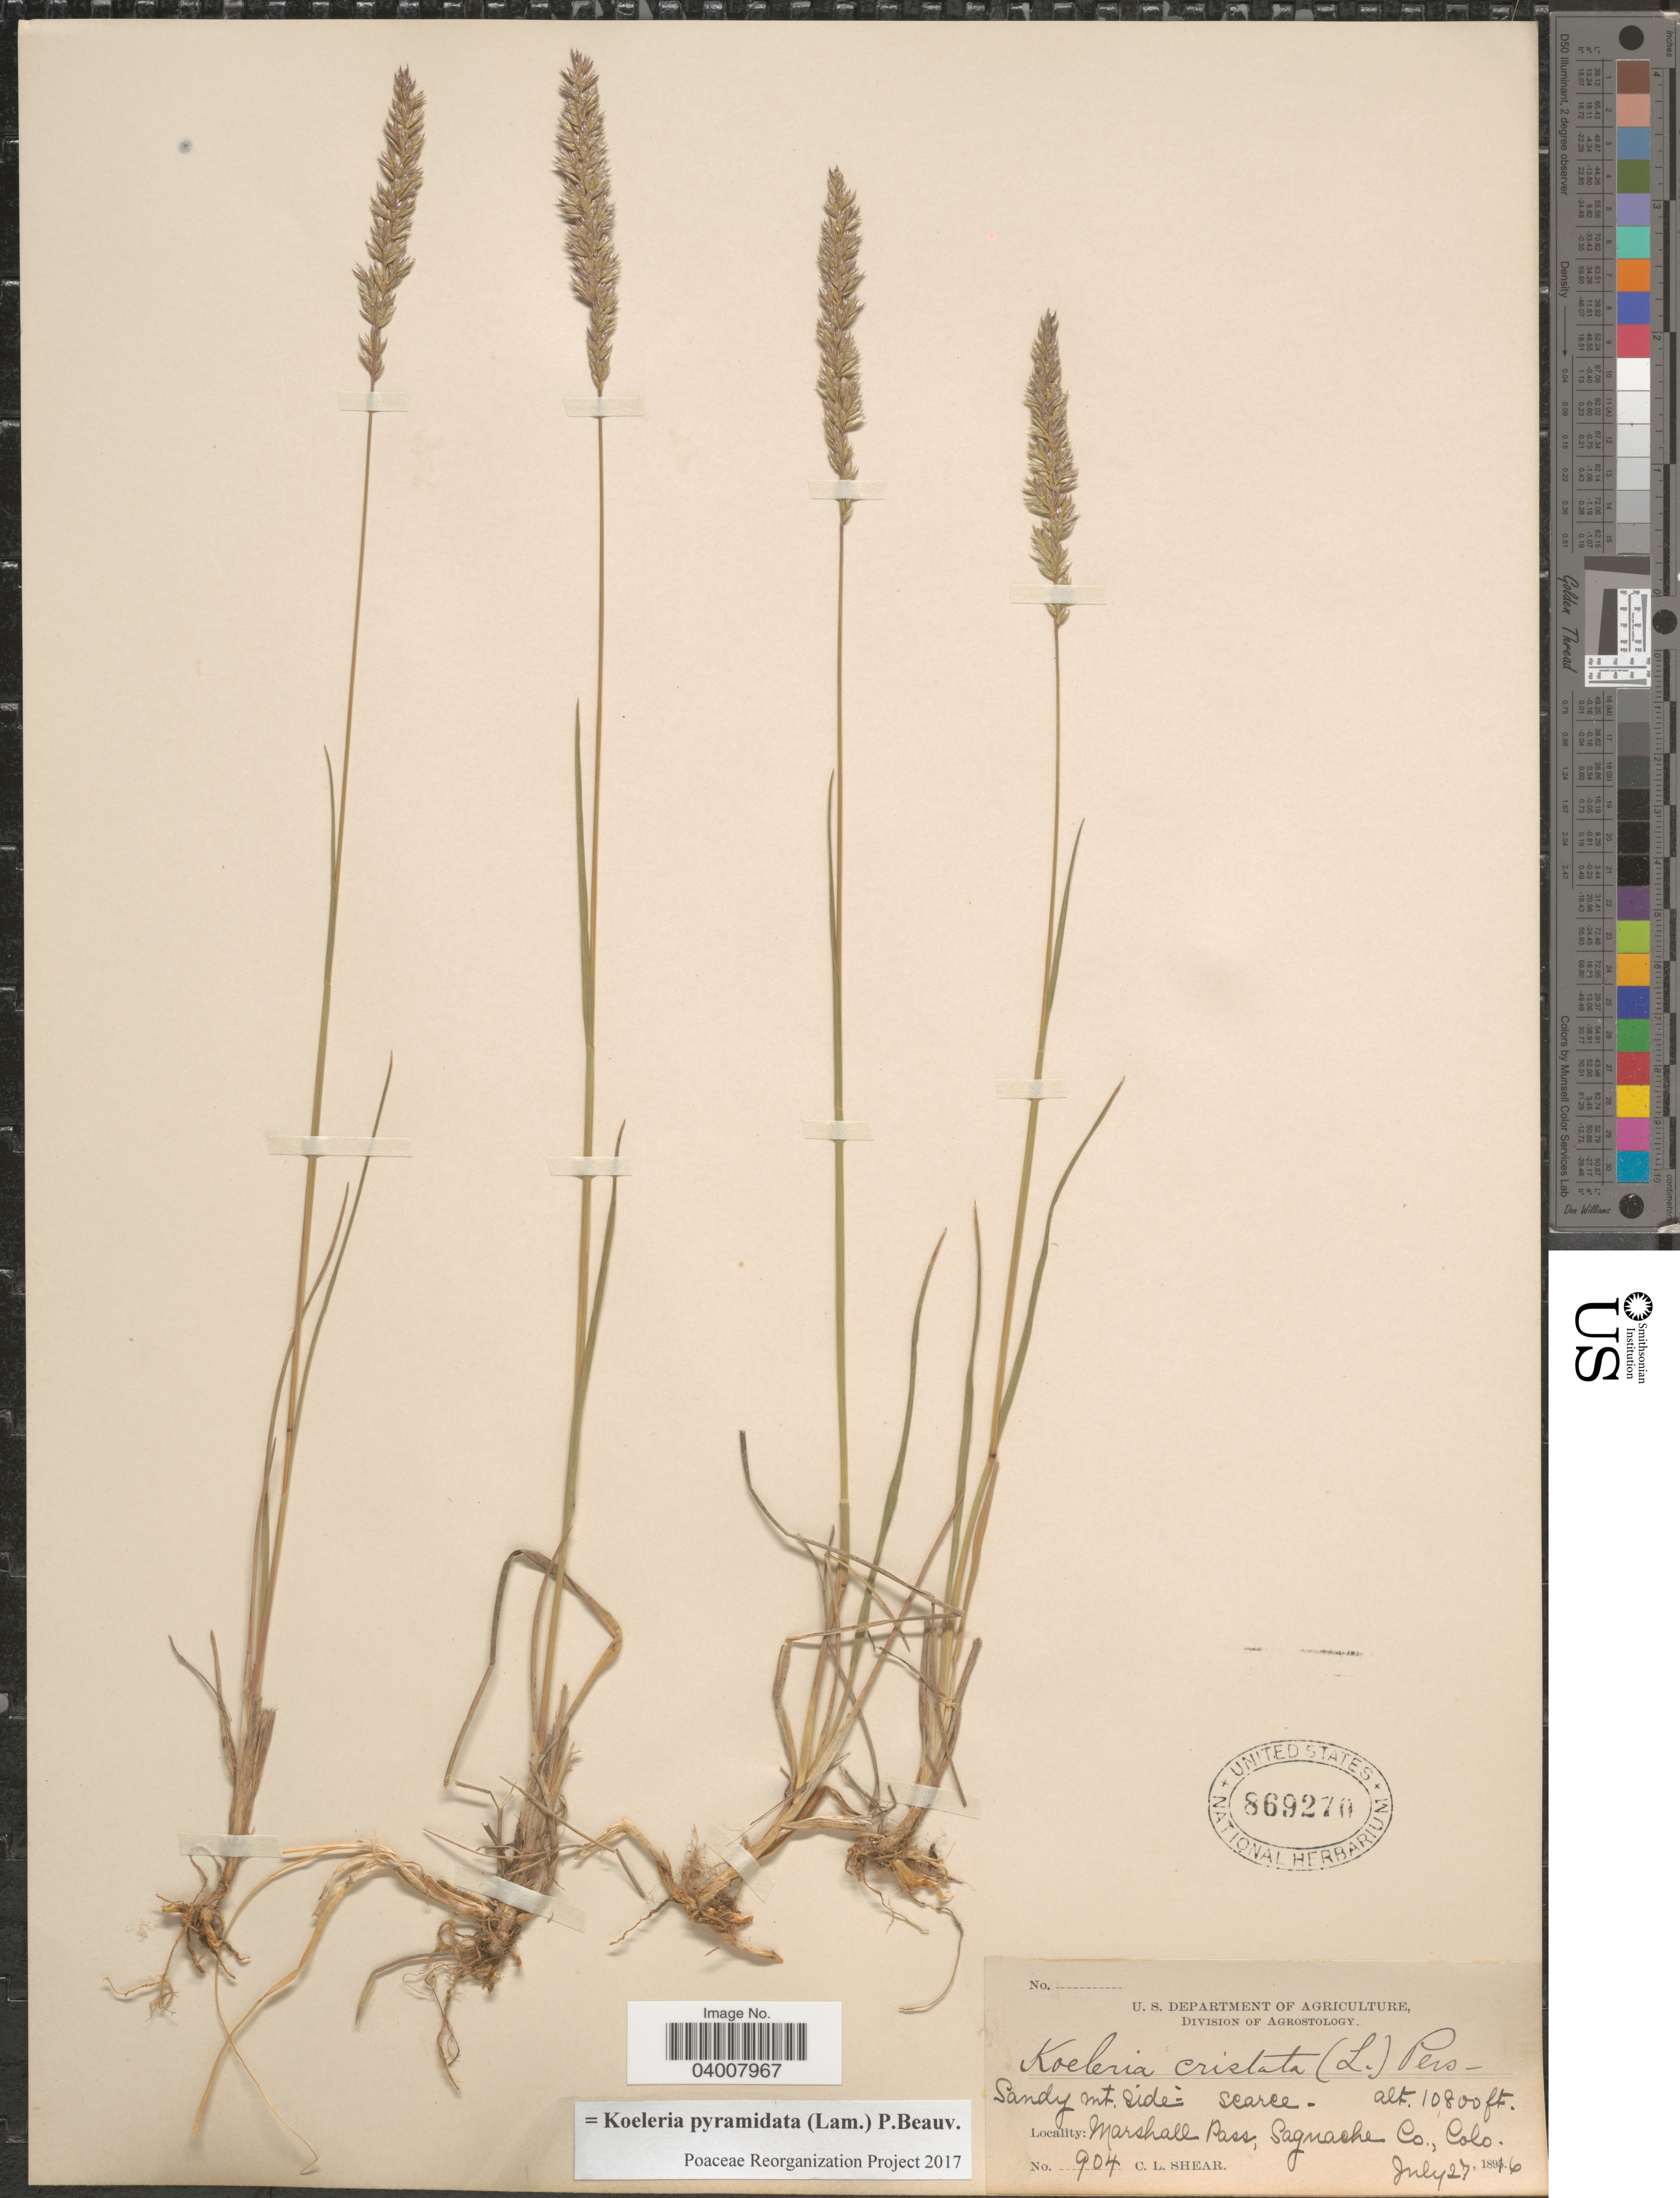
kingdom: Plantae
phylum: Tracheophyta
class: Liliopsida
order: Poales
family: Poaceae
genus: Koeleria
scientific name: Koeleria pyramidata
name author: (Lam.) P. Beauv.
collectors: C. L. Shear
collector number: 904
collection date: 1896-07-27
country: United States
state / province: Colorado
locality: Sandy Mt. side. Marshall Pass, Saguache Co.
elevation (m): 3292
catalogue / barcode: US 869270